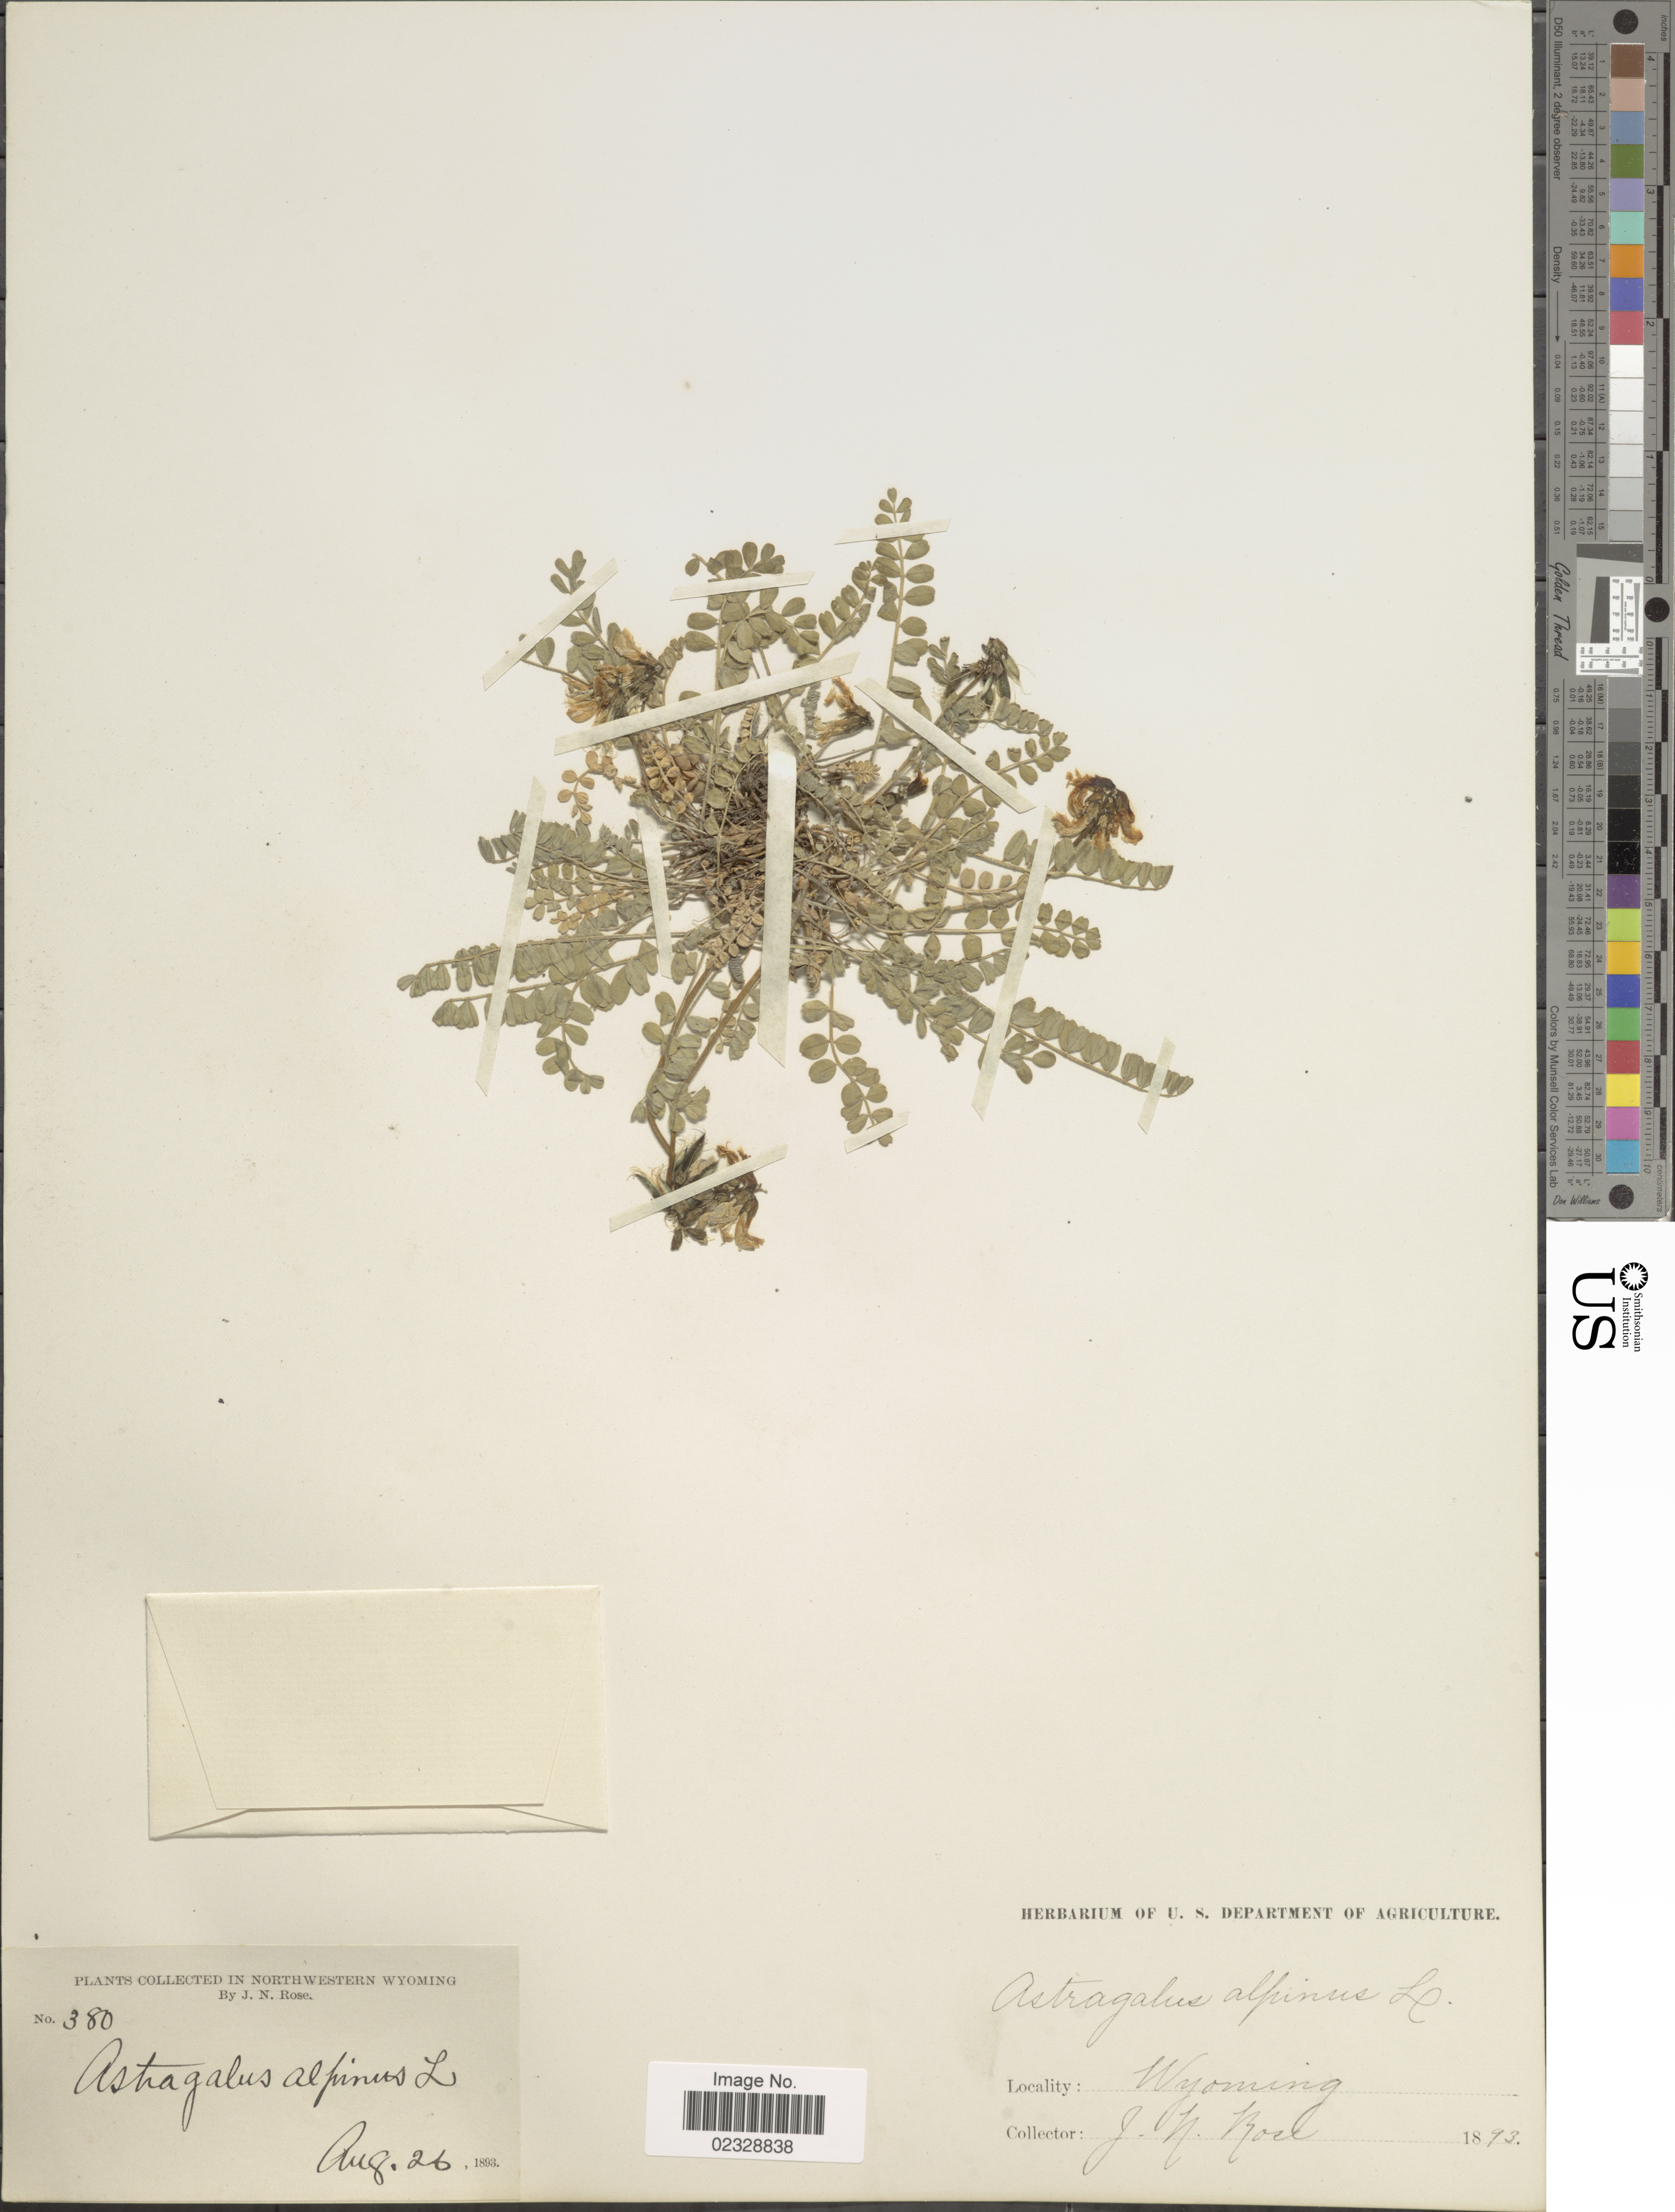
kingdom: Plantae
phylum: Tracheophyta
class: Magnoliopsida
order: Fabales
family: Fabaceae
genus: Astragalus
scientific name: Astragalus alpinus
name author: L.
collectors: J. N. Rose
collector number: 380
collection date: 1893-08-26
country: United States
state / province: Wyoming